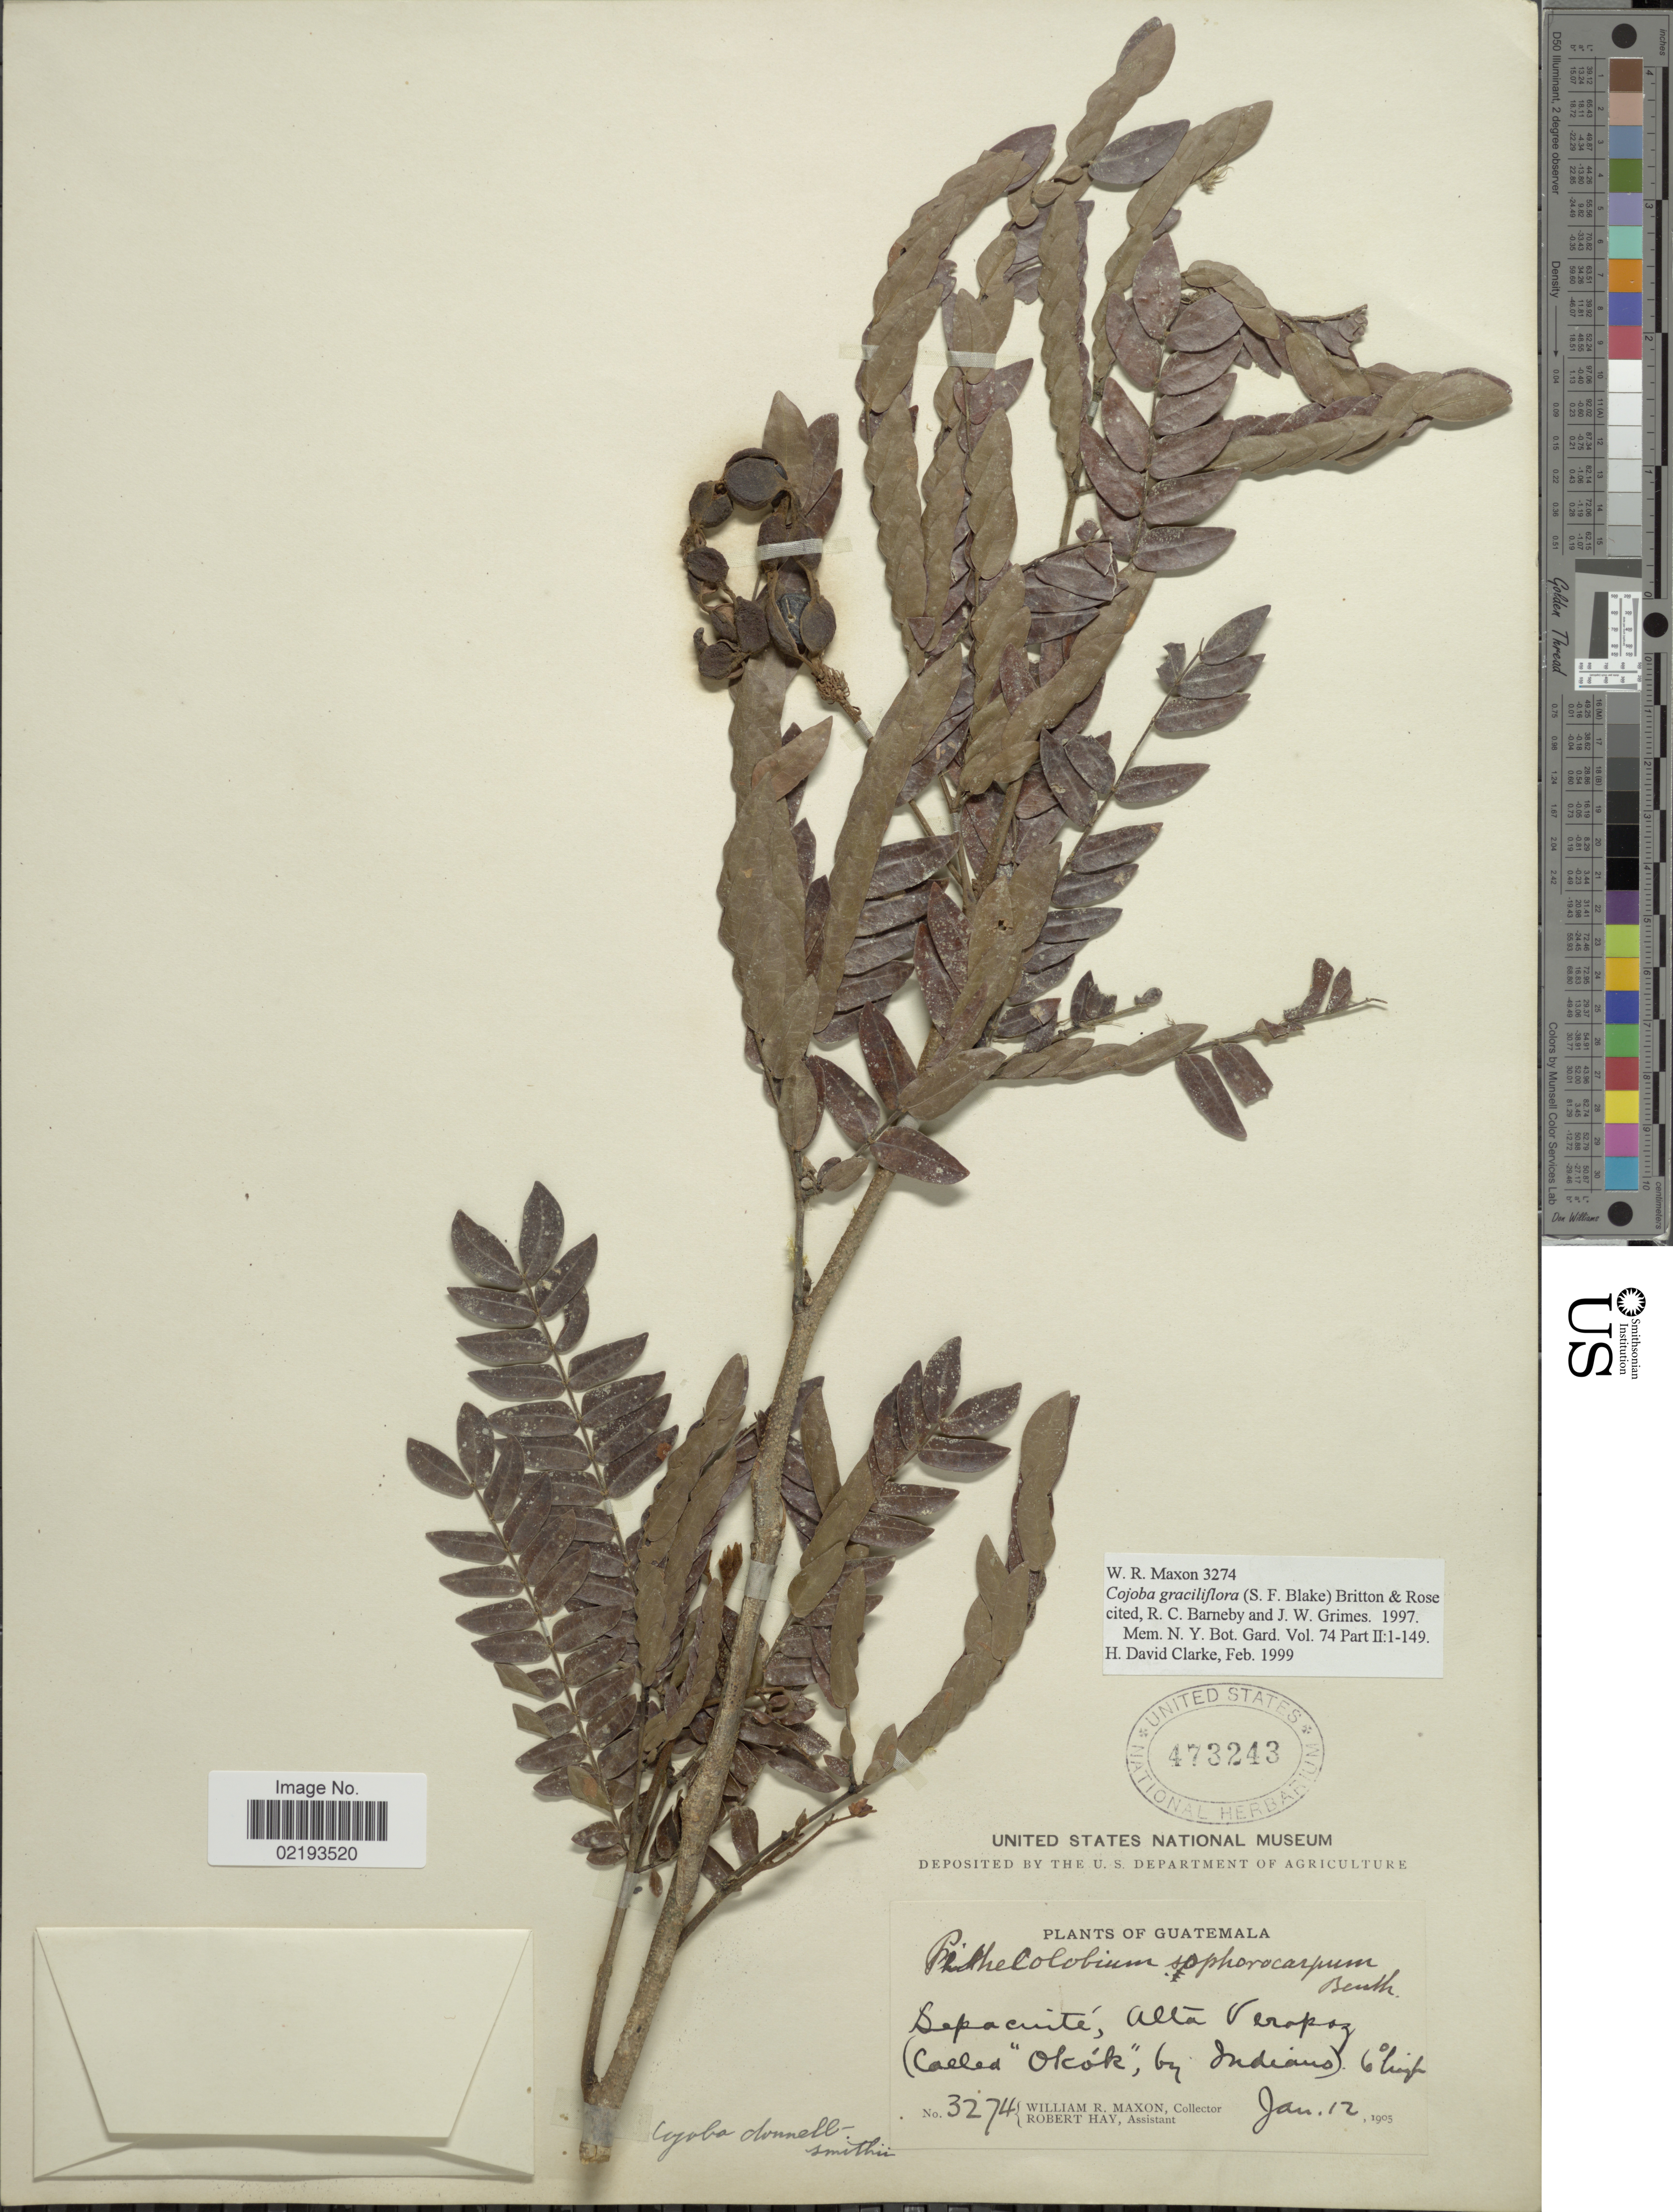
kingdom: Plantae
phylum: Tracheophyta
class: Magnoliopsida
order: Fabales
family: Fabaceae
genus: Cojoba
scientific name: Cojoba graciliflora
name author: (S.F. Blake) Britton & Rose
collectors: W. R. Maxon & R. H. Hay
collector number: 3274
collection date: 1905-01-12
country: Guatemala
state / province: Alta Verapaz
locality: Sepacuité, (called 'Okók', by Indians)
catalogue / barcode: US 473243